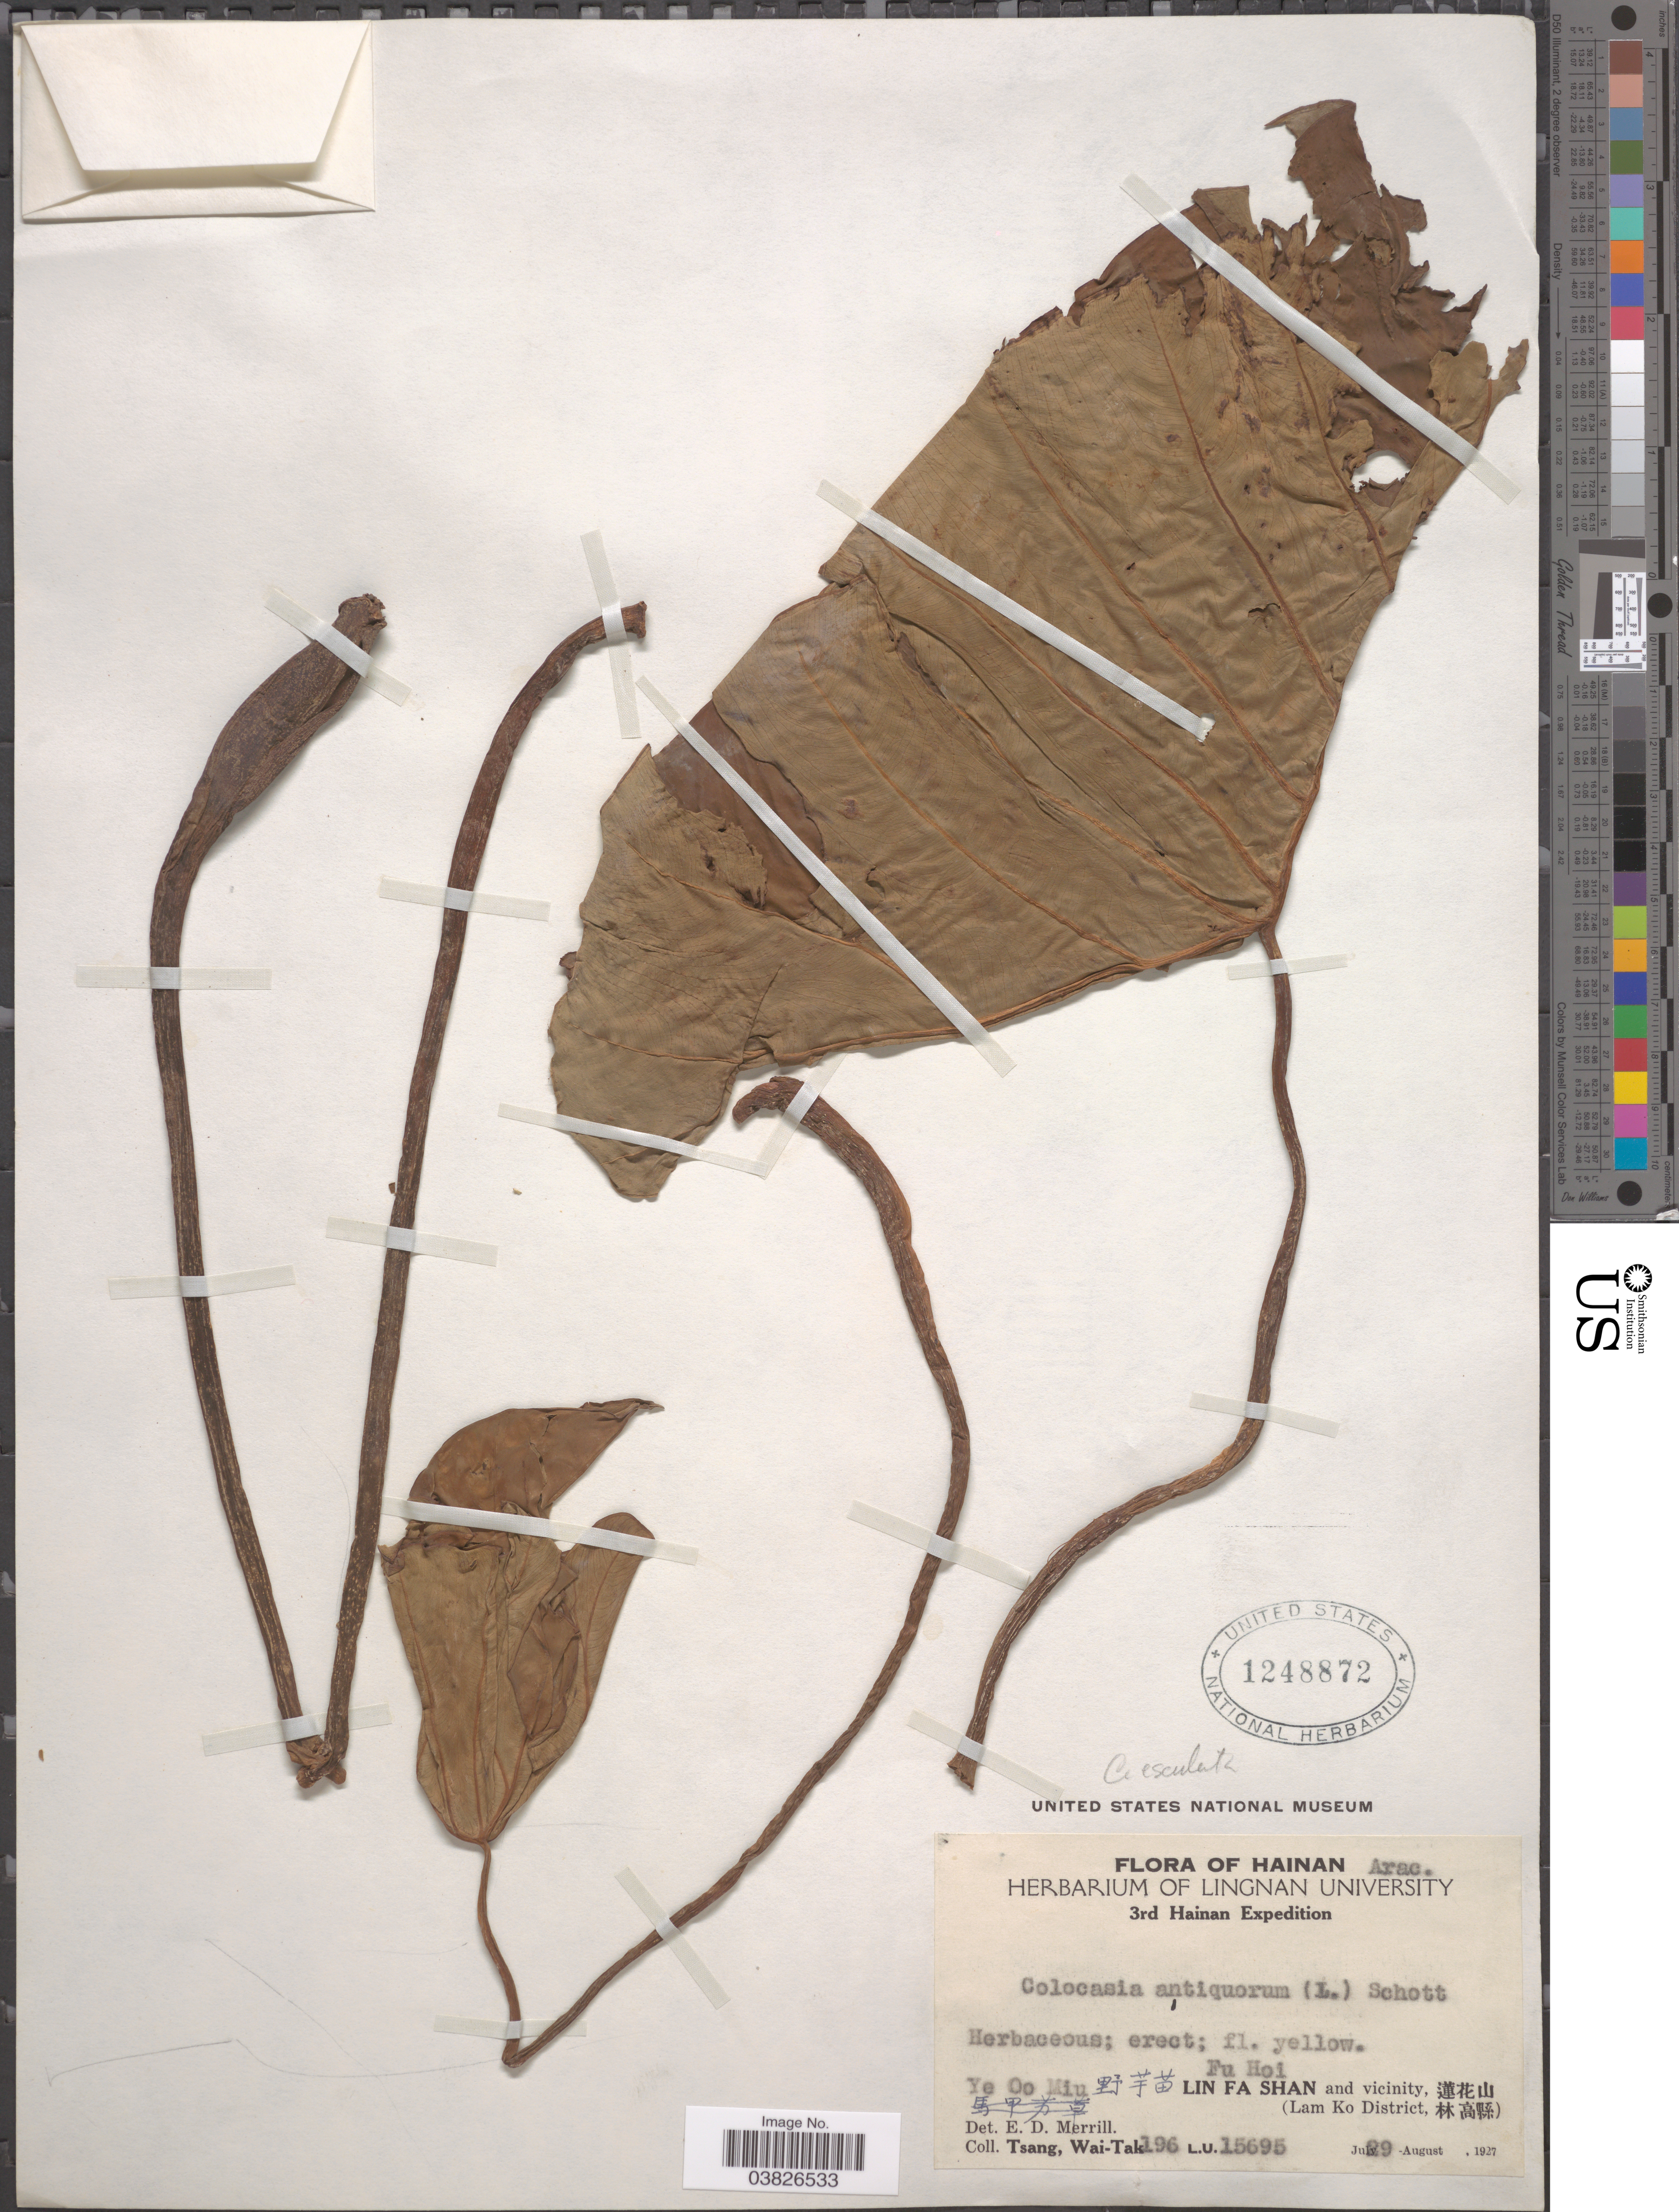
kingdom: Plantae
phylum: Tracheophyta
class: Liliopsida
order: Alismatales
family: Araceae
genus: Colocasia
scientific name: Colocasia esculenta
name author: (L.) Schott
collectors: W. T. Tsang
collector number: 196L.U.15695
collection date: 1927-07-29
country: China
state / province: Hainan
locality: Ye Oo Miu X. Fu Hoi. Lin Fa Shan and vicinity, X. (Lam Ko District, X).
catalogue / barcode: US 1248872